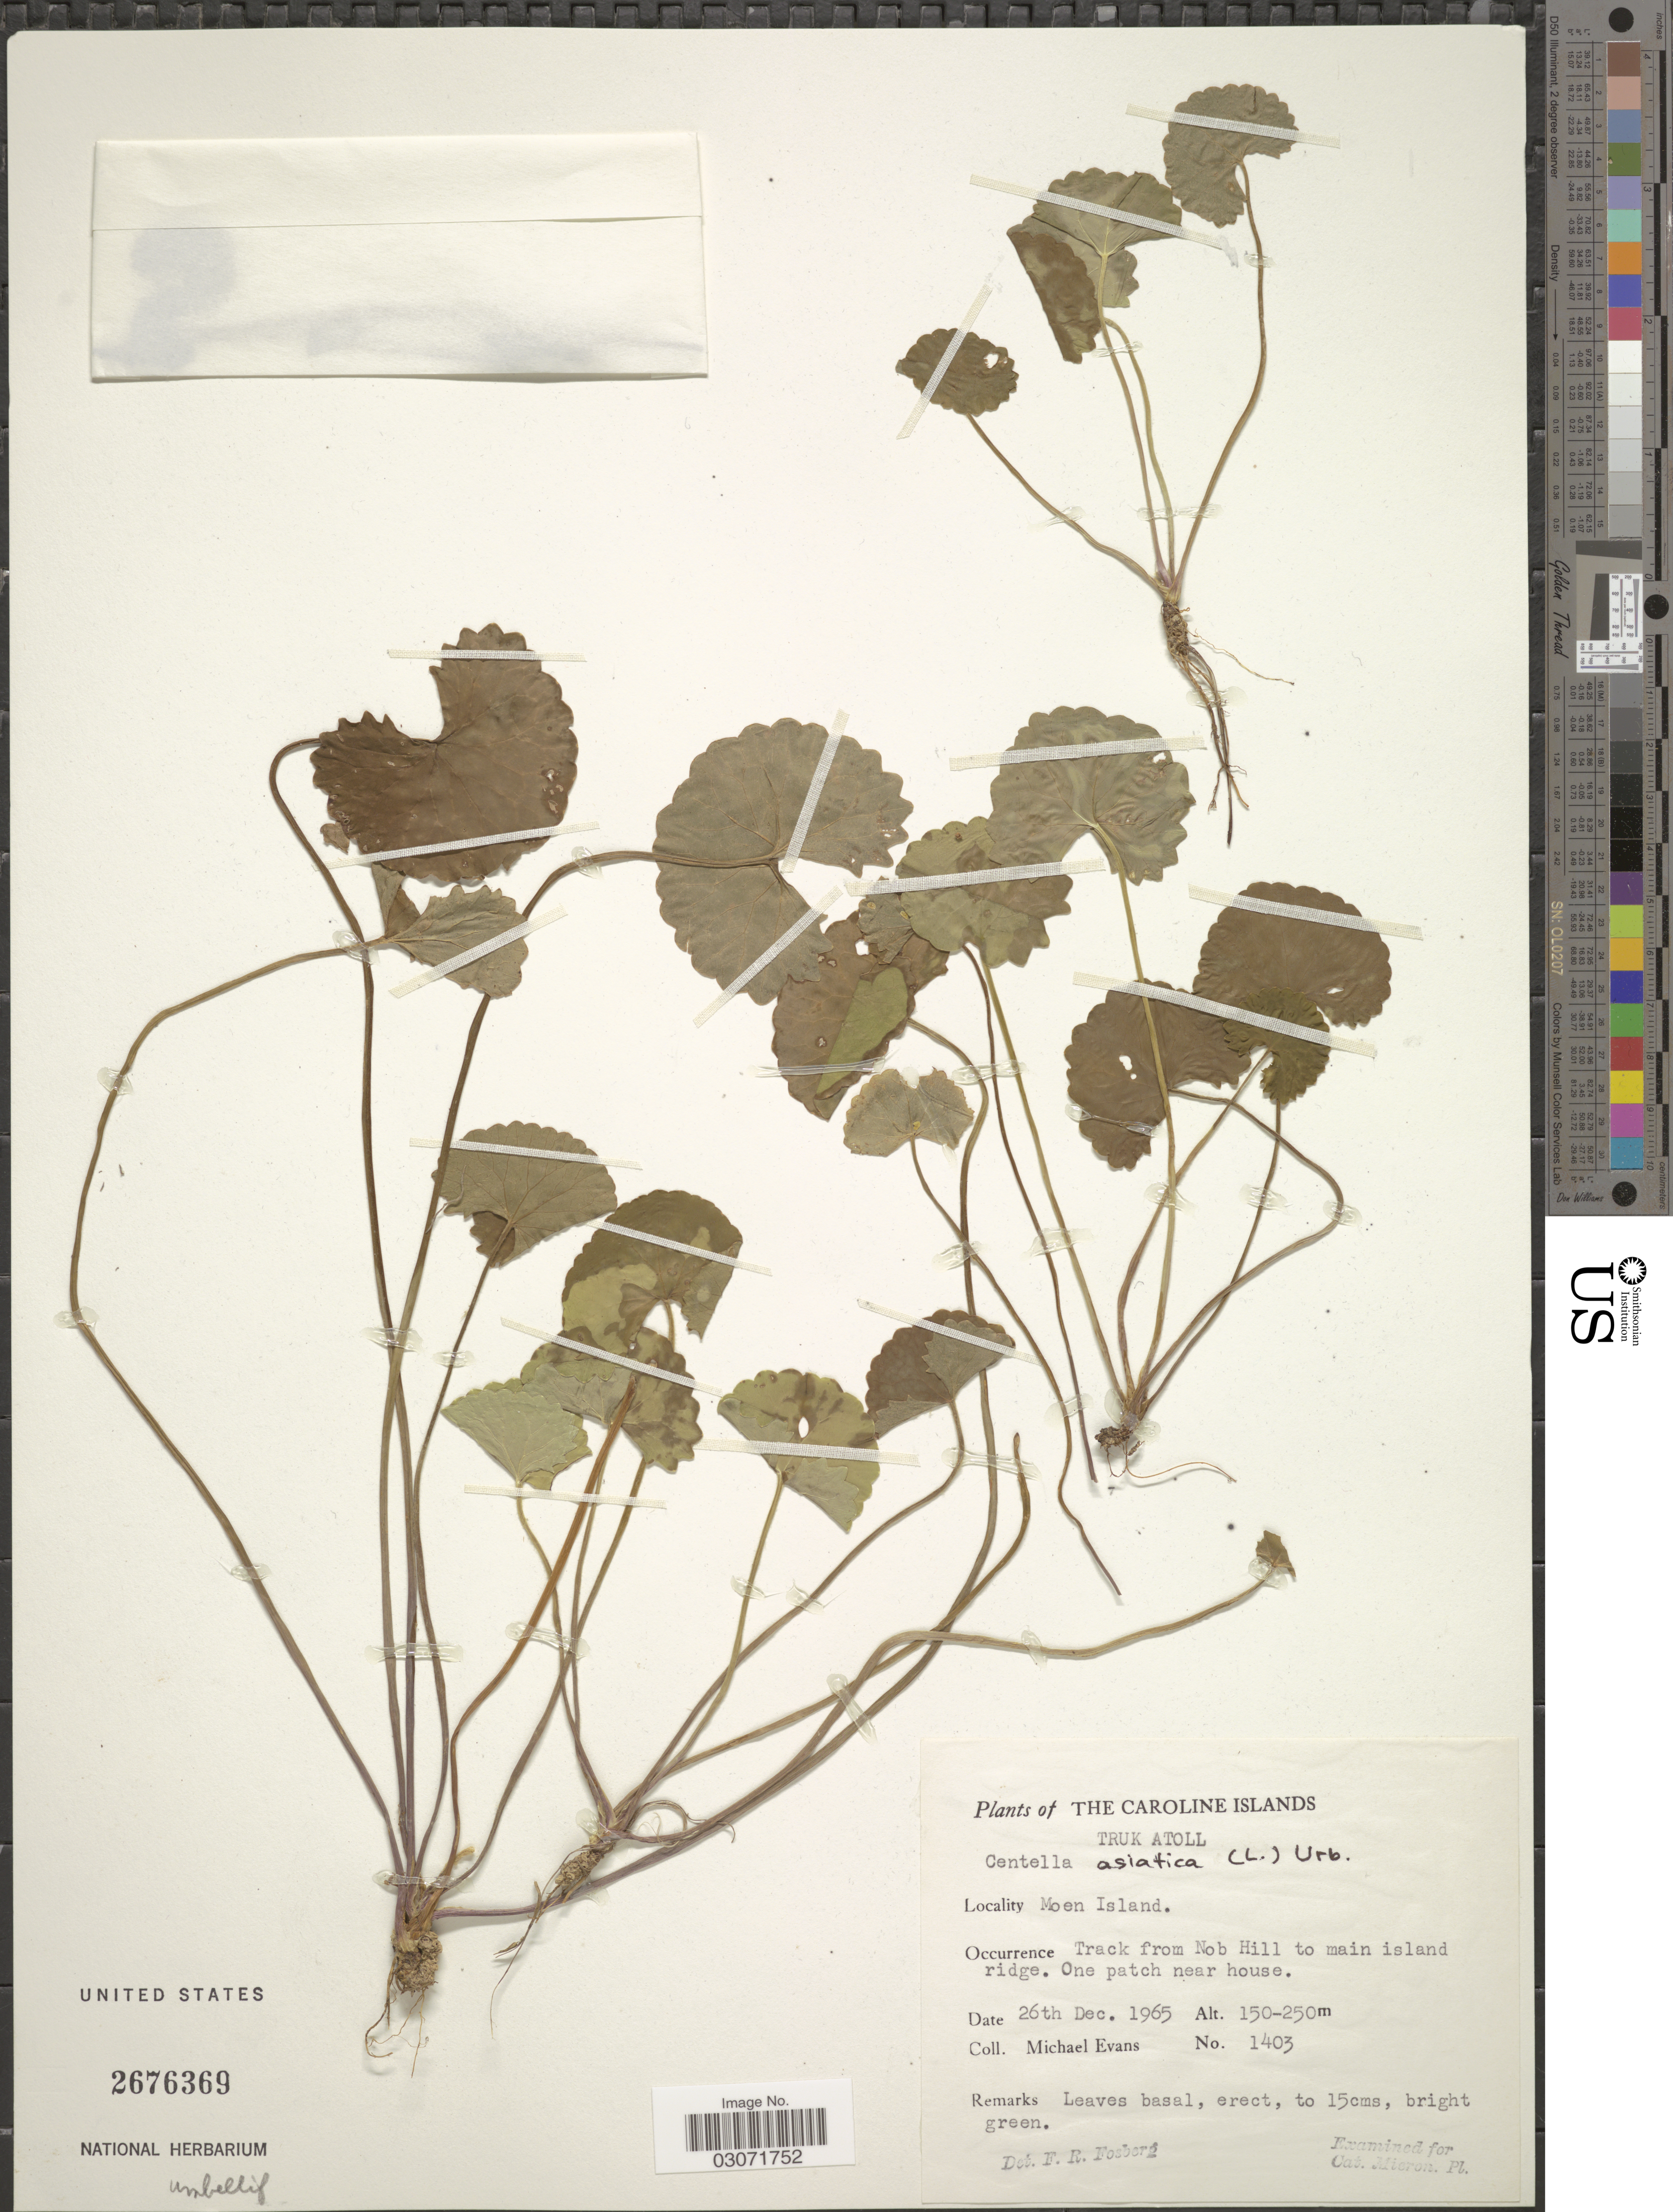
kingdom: Plantae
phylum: Tracheophyta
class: Magnoliopsida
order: Apiales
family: Apiaceae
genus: Centella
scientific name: Centella asiatica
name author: (L.) Urb.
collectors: M. Evans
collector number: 1403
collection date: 1965-12-26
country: Micronesia, Federated States of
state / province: Truk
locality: The Caroline Islands. Truk Atoll. Moen Island. Track from Nob Hill to main island ridge. One patch near house.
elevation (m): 150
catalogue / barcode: US 2676369